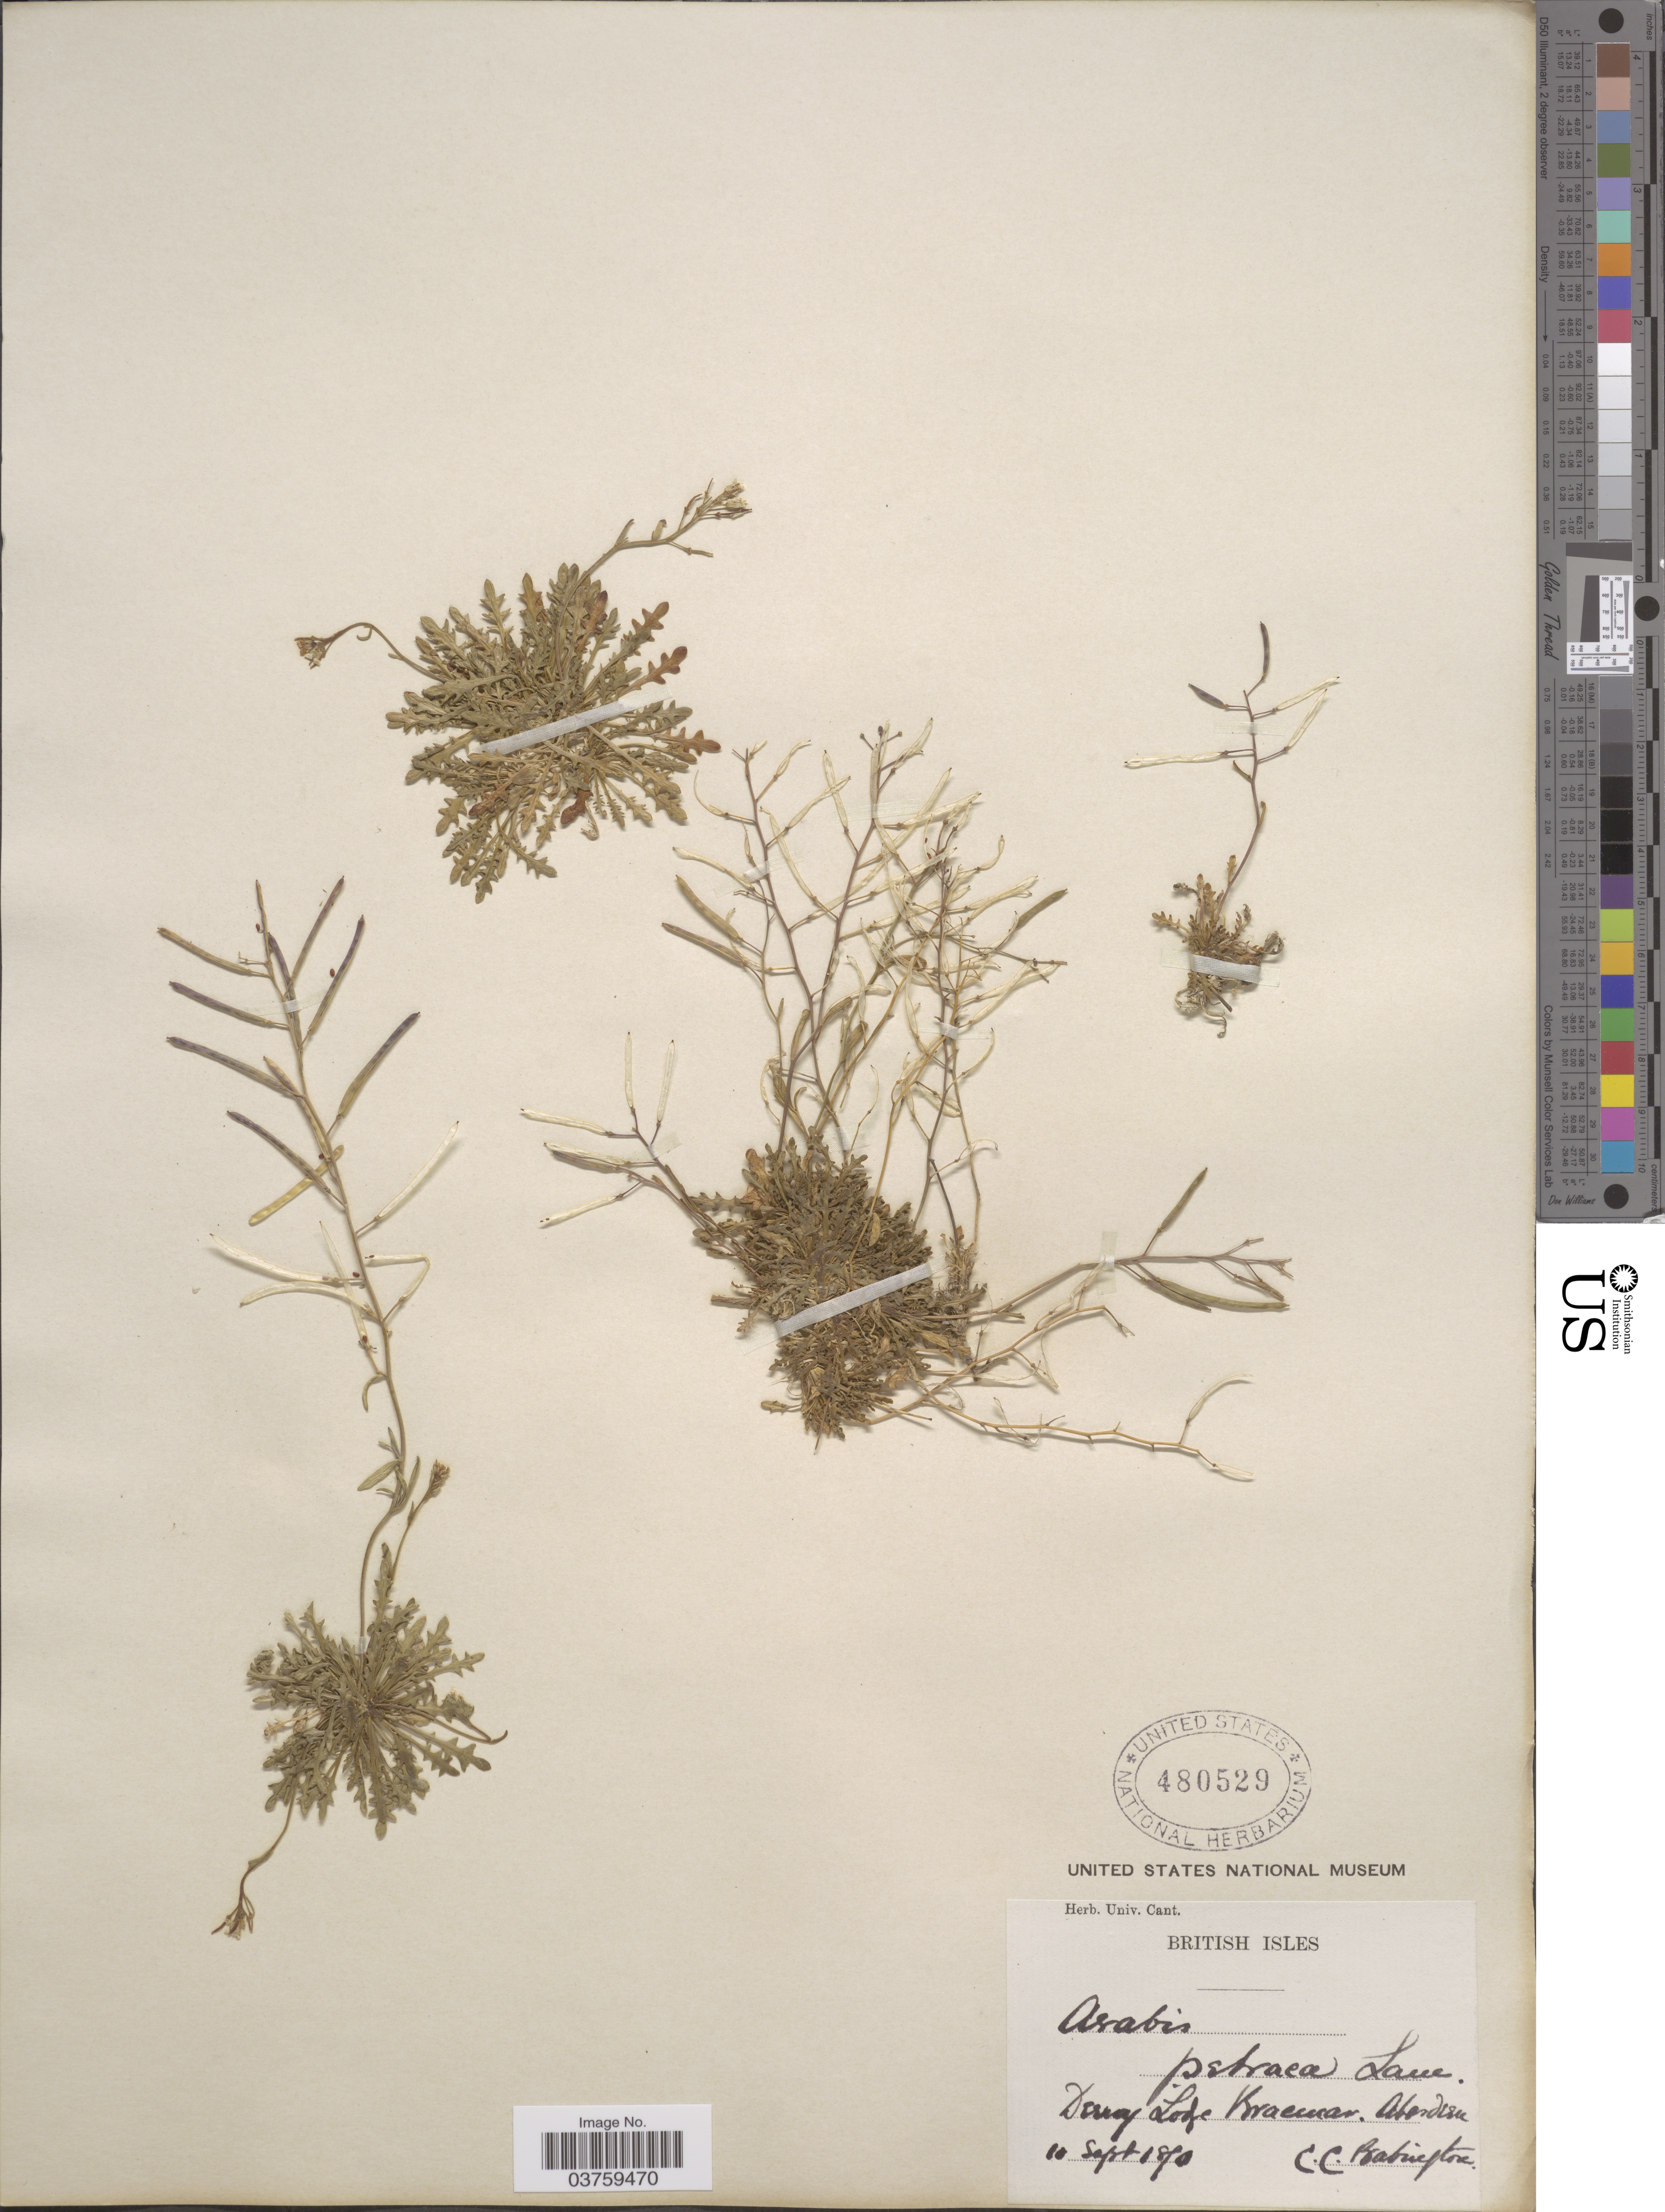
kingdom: Plantae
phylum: Tracheophyta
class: Magnoliopsida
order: Brassicales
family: Brassicaceae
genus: Arabis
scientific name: Arabis petraea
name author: (L.) Lam.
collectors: C. Babington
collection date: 1870-09-10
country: United Kingdom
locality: British Isles. Desraj Lorde Kracuar. Alendesu.*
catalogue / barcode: US 480529